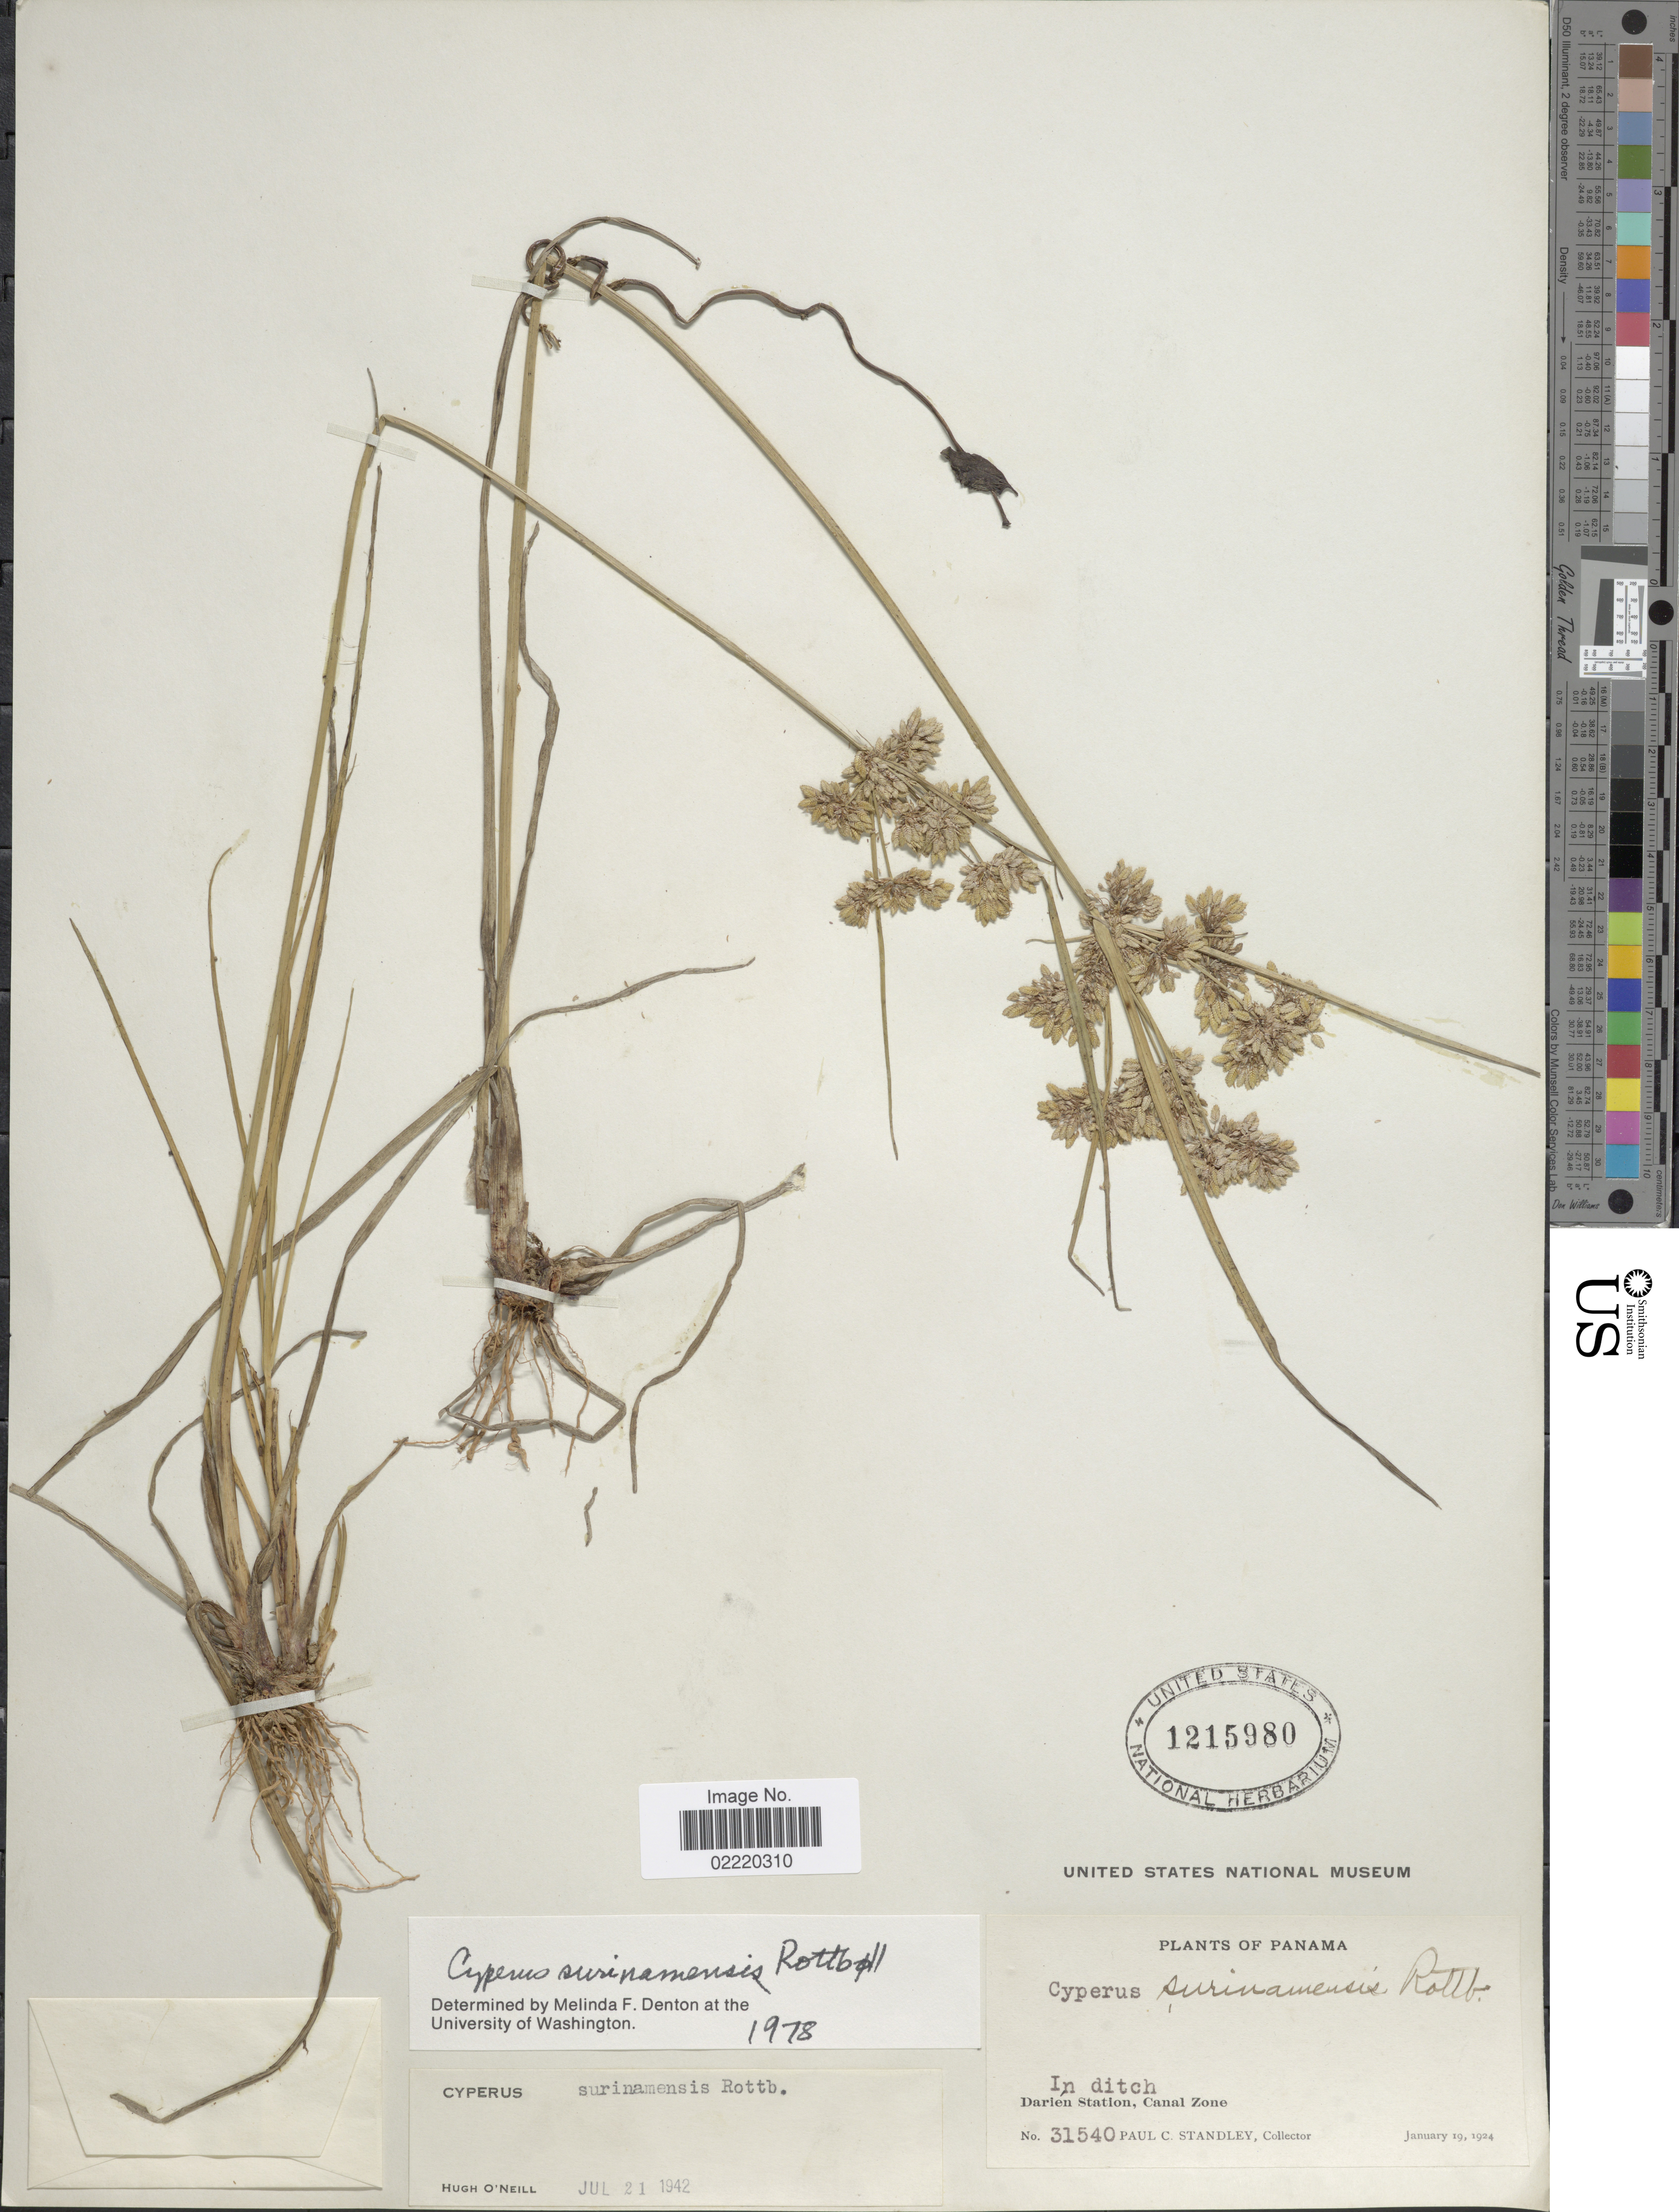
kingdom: Plantae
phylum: Tracheophyta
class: Liliopsida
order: Poales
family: Cyperaceae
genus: Cyperus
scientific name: Cyperus surinamensis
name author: Rottb.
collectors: P. C. Standley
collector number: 31540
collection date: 1924-01-19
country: Panama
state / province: Colón / Panamá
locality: In ditch, Darien Station, Canal Zone.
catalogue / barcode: US 1215980